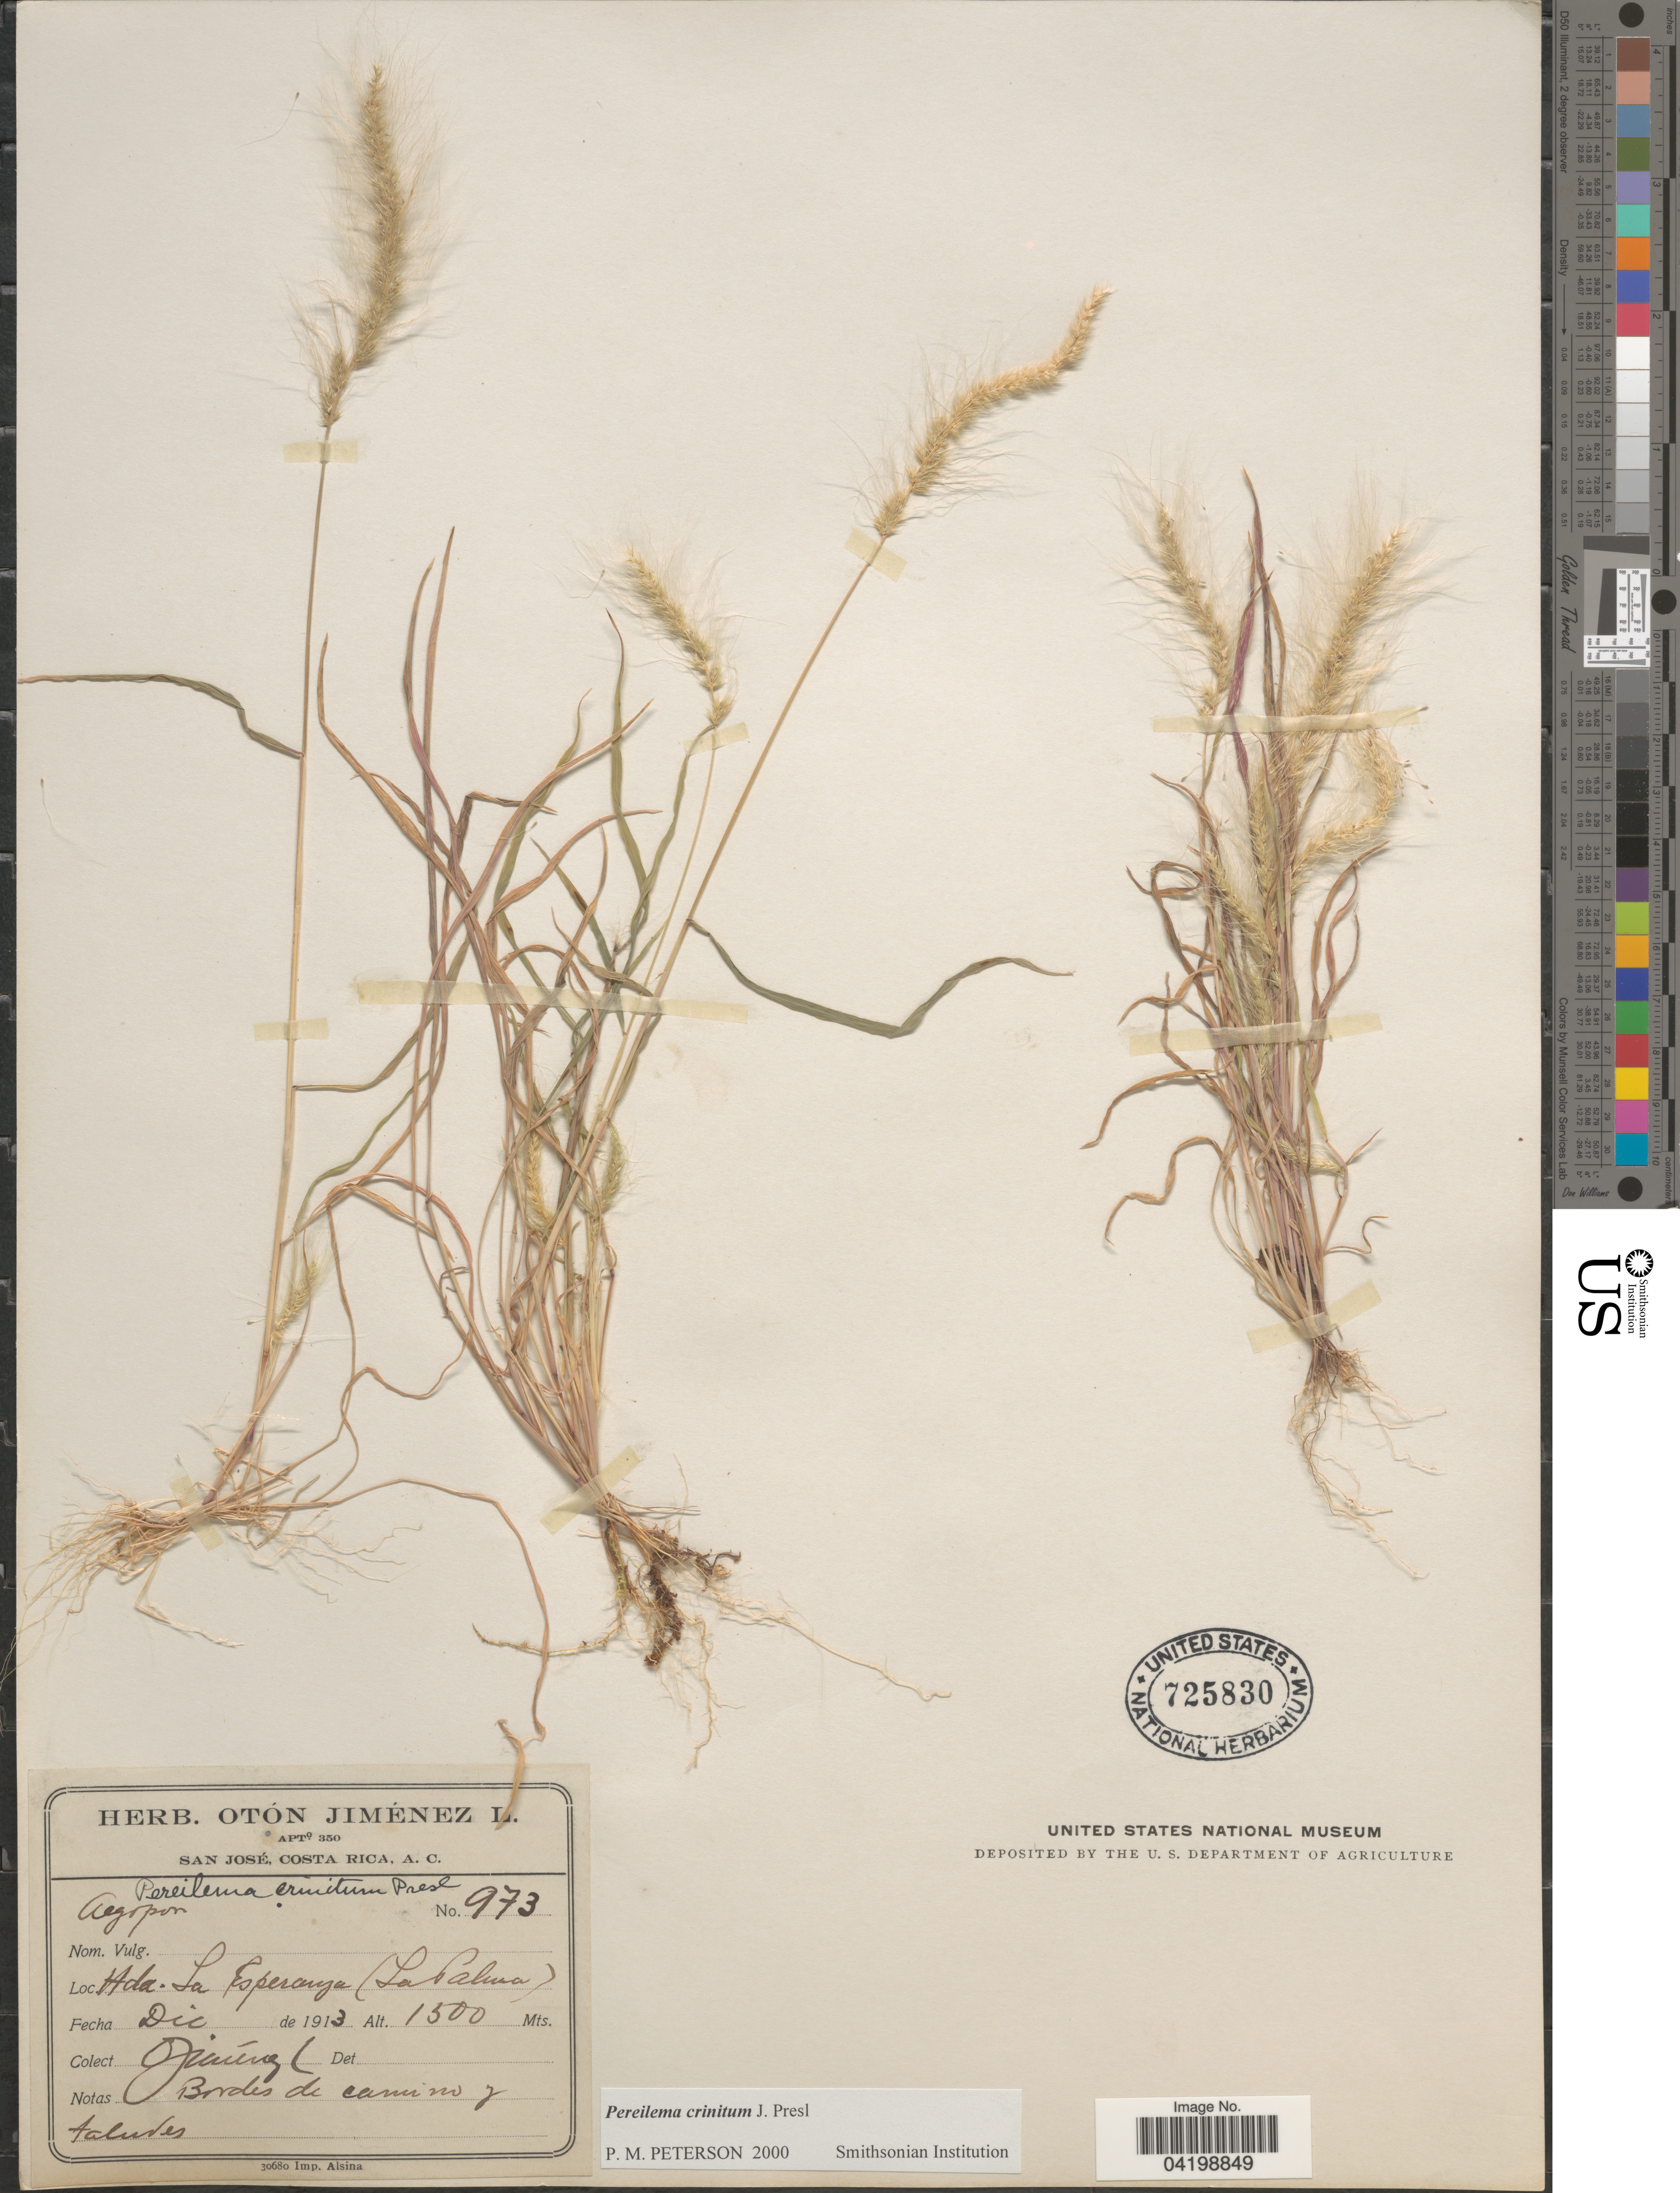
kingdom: Plantae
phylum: Tracheophyta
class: Liliopsida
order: Poales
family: Poaceae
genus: Muhlenbergia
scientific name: Muhlenbergia pereilema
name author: P.M. Peterson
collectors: O. Jimenez L.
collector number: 973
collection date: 1913-12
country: Costa Rica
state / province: San José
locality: Hda. La Esperanza (La Palma).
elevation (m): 1500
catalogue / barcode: US 725830